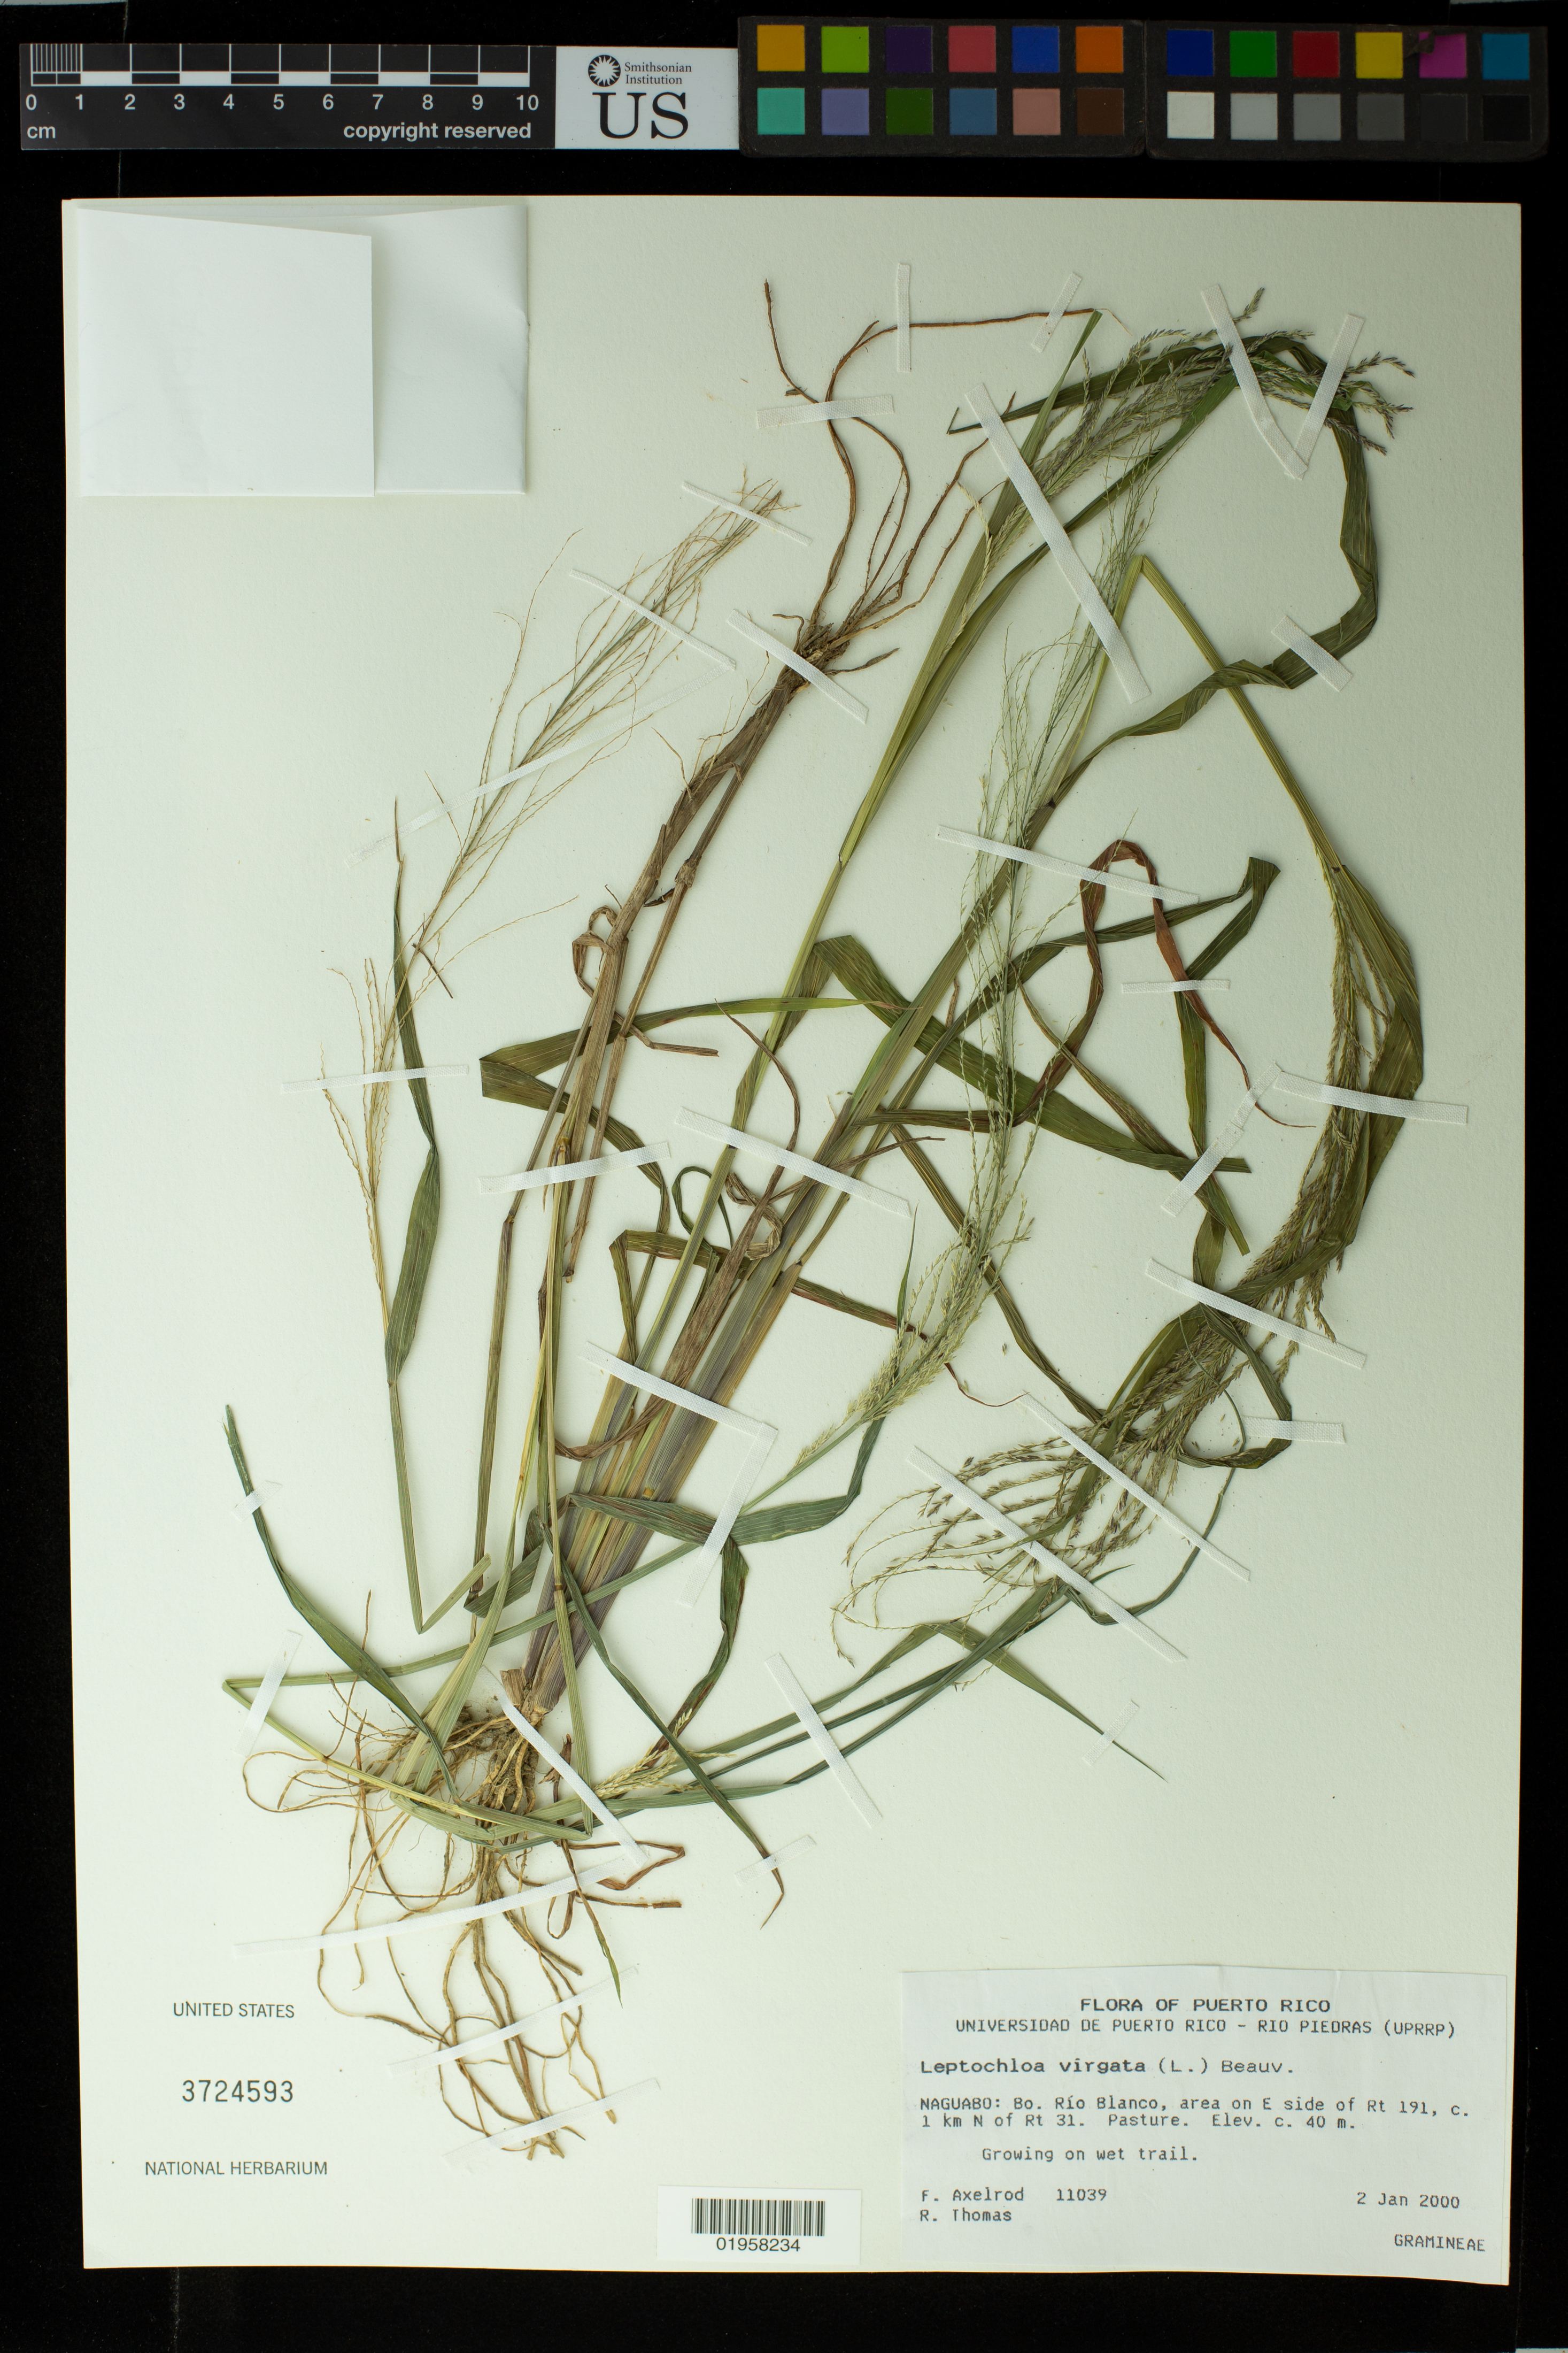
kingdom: Plantae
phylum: Tracheophyta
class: Liliopsida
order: Poales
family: Poaceae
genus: Leptochloa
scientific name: Leptochloa virgata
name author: (L.) P. Beauv.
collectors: F. S. Axelrod & R. Thomas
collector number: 11039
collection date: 2000-01-02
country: Puerto Rico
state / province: Naguabo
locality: Bo. Río Blanco, area on E side of Rt 191, ca. 1 km N of Rt 31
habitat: Pasture. Growing on wet trail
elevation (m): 40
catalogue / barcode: US 3724593